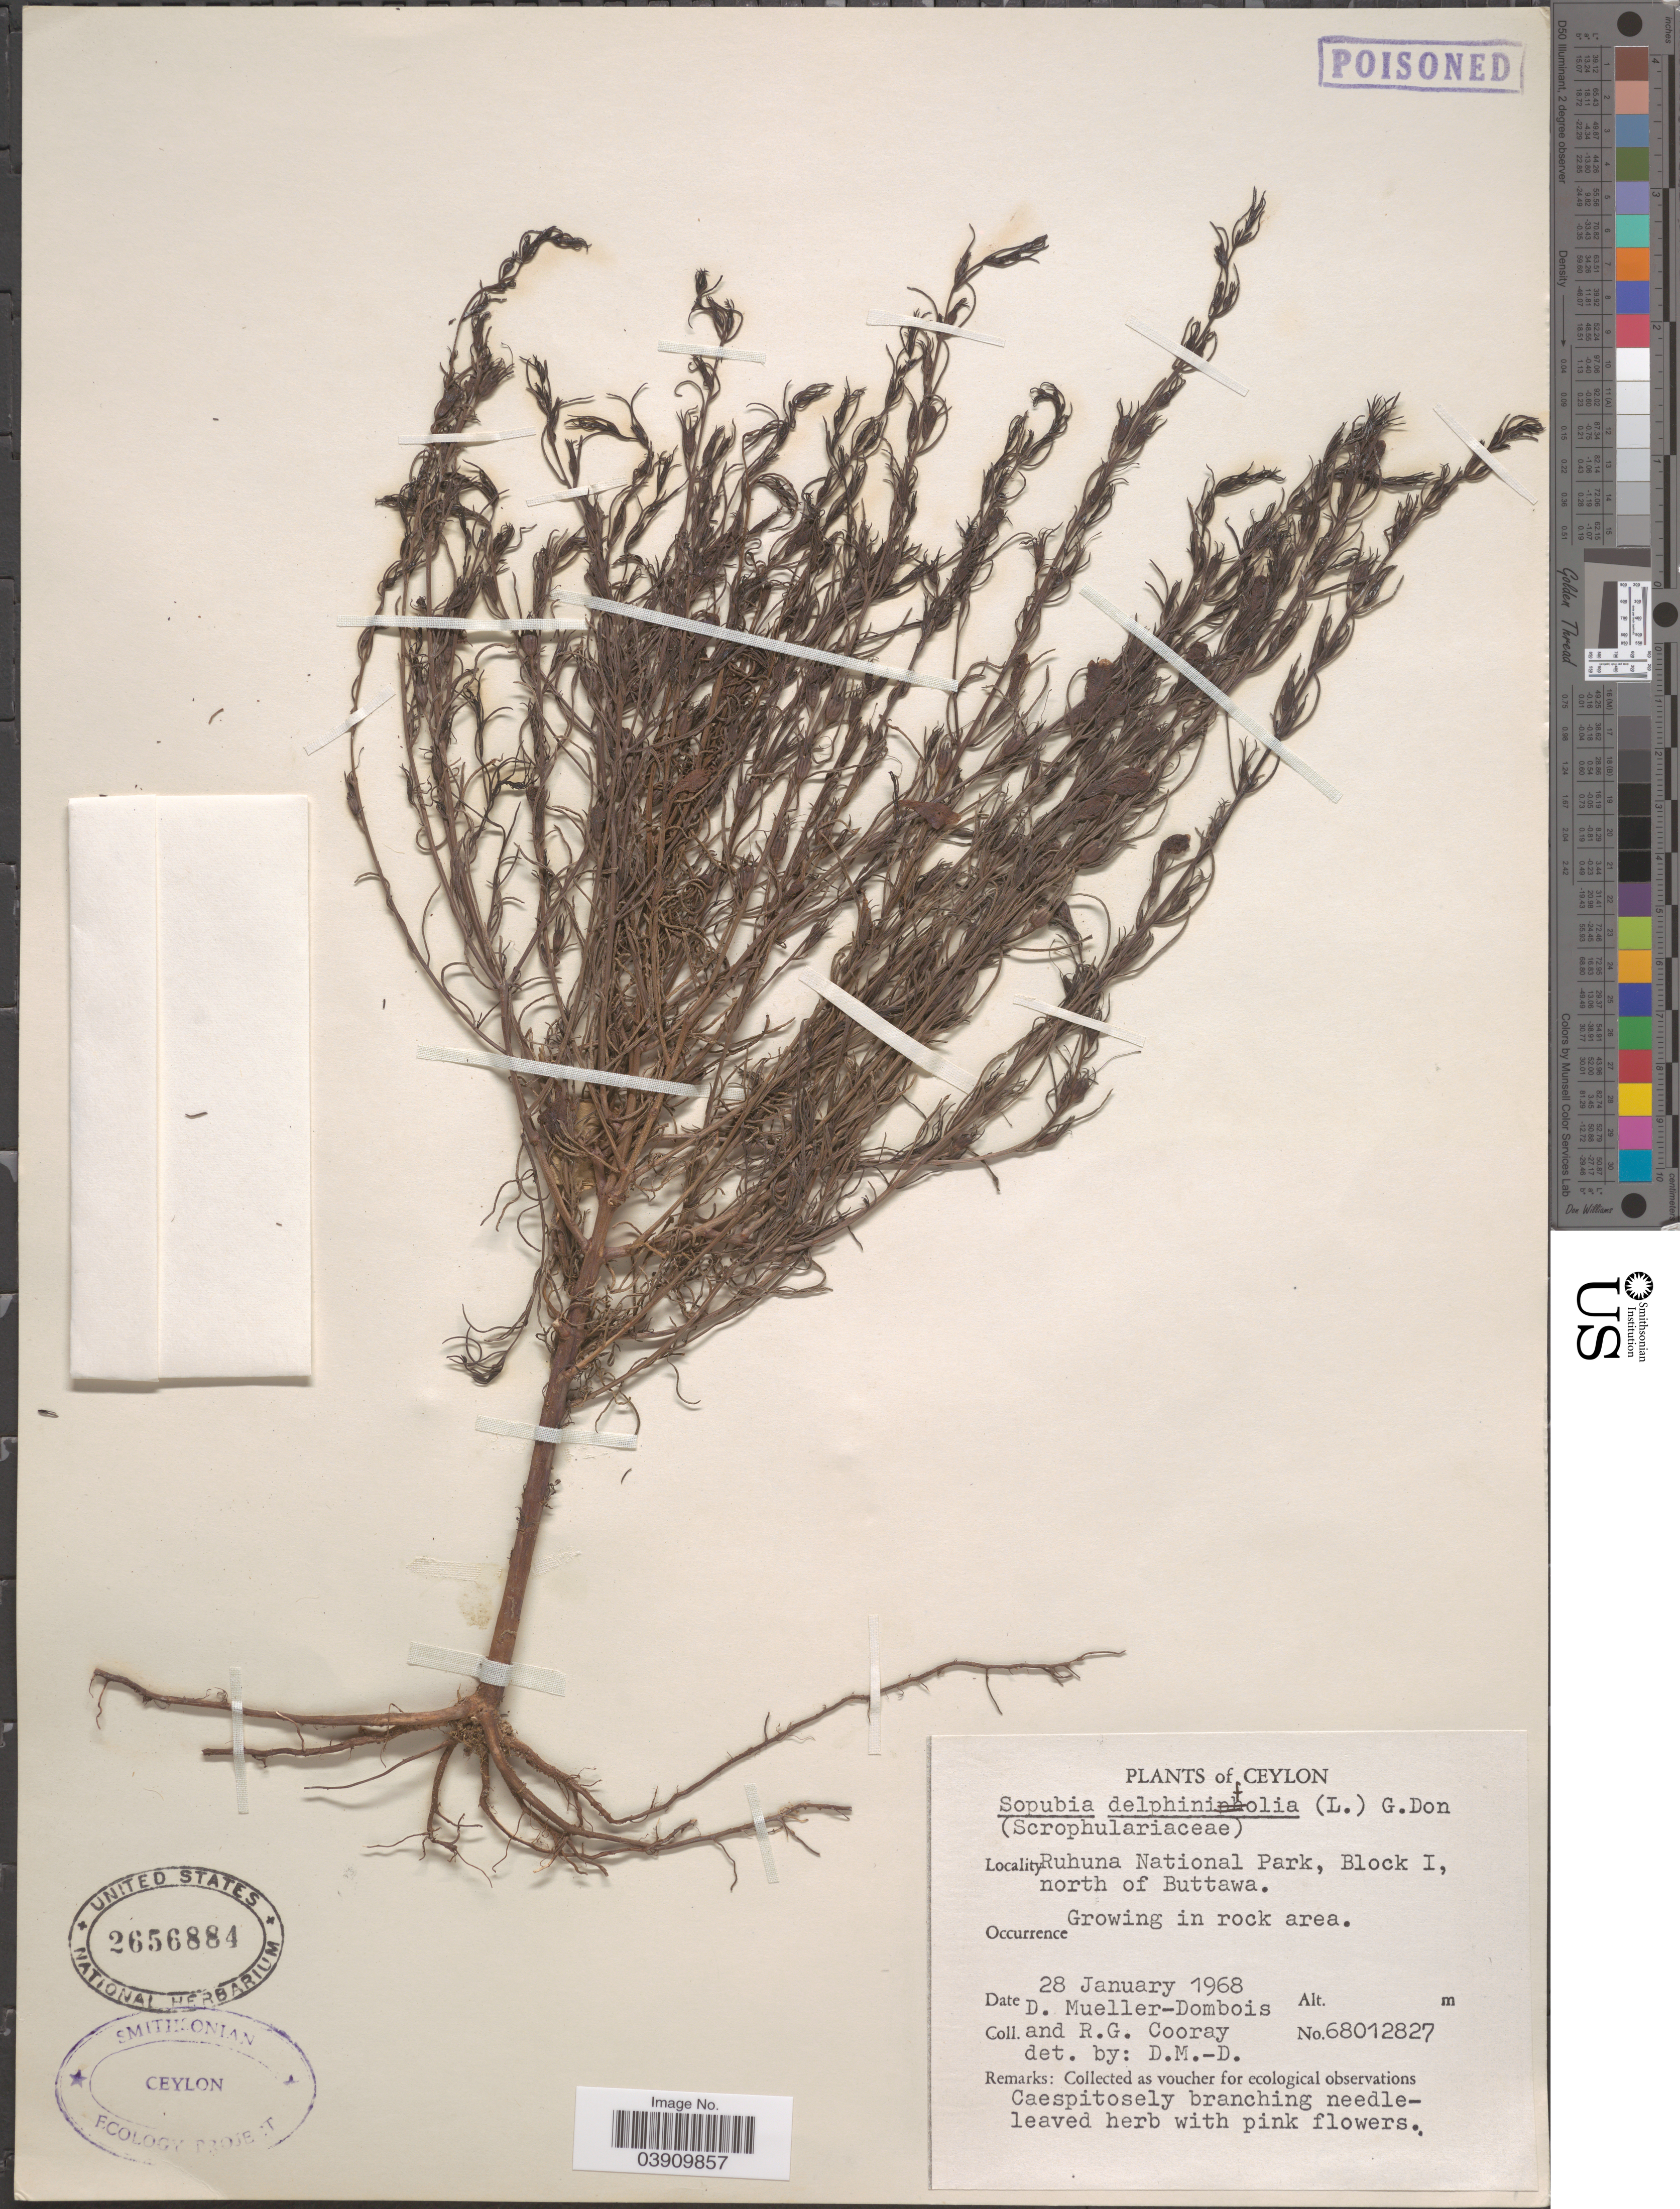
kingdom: Plantae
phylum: Tracheophyta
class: Magnoliopsida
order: Lamiales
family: Orobanchaceae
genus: Sopubia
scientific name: Sopubia delphinifolia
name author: G. Don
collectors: D. Mueller-Dombois & R. Cooray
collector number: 68012827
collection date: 1968-01-28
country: Sri Lanka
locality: Ceylon. Ruhuna National Park, Block I, north of Buttawa.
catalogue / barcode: US 2656884